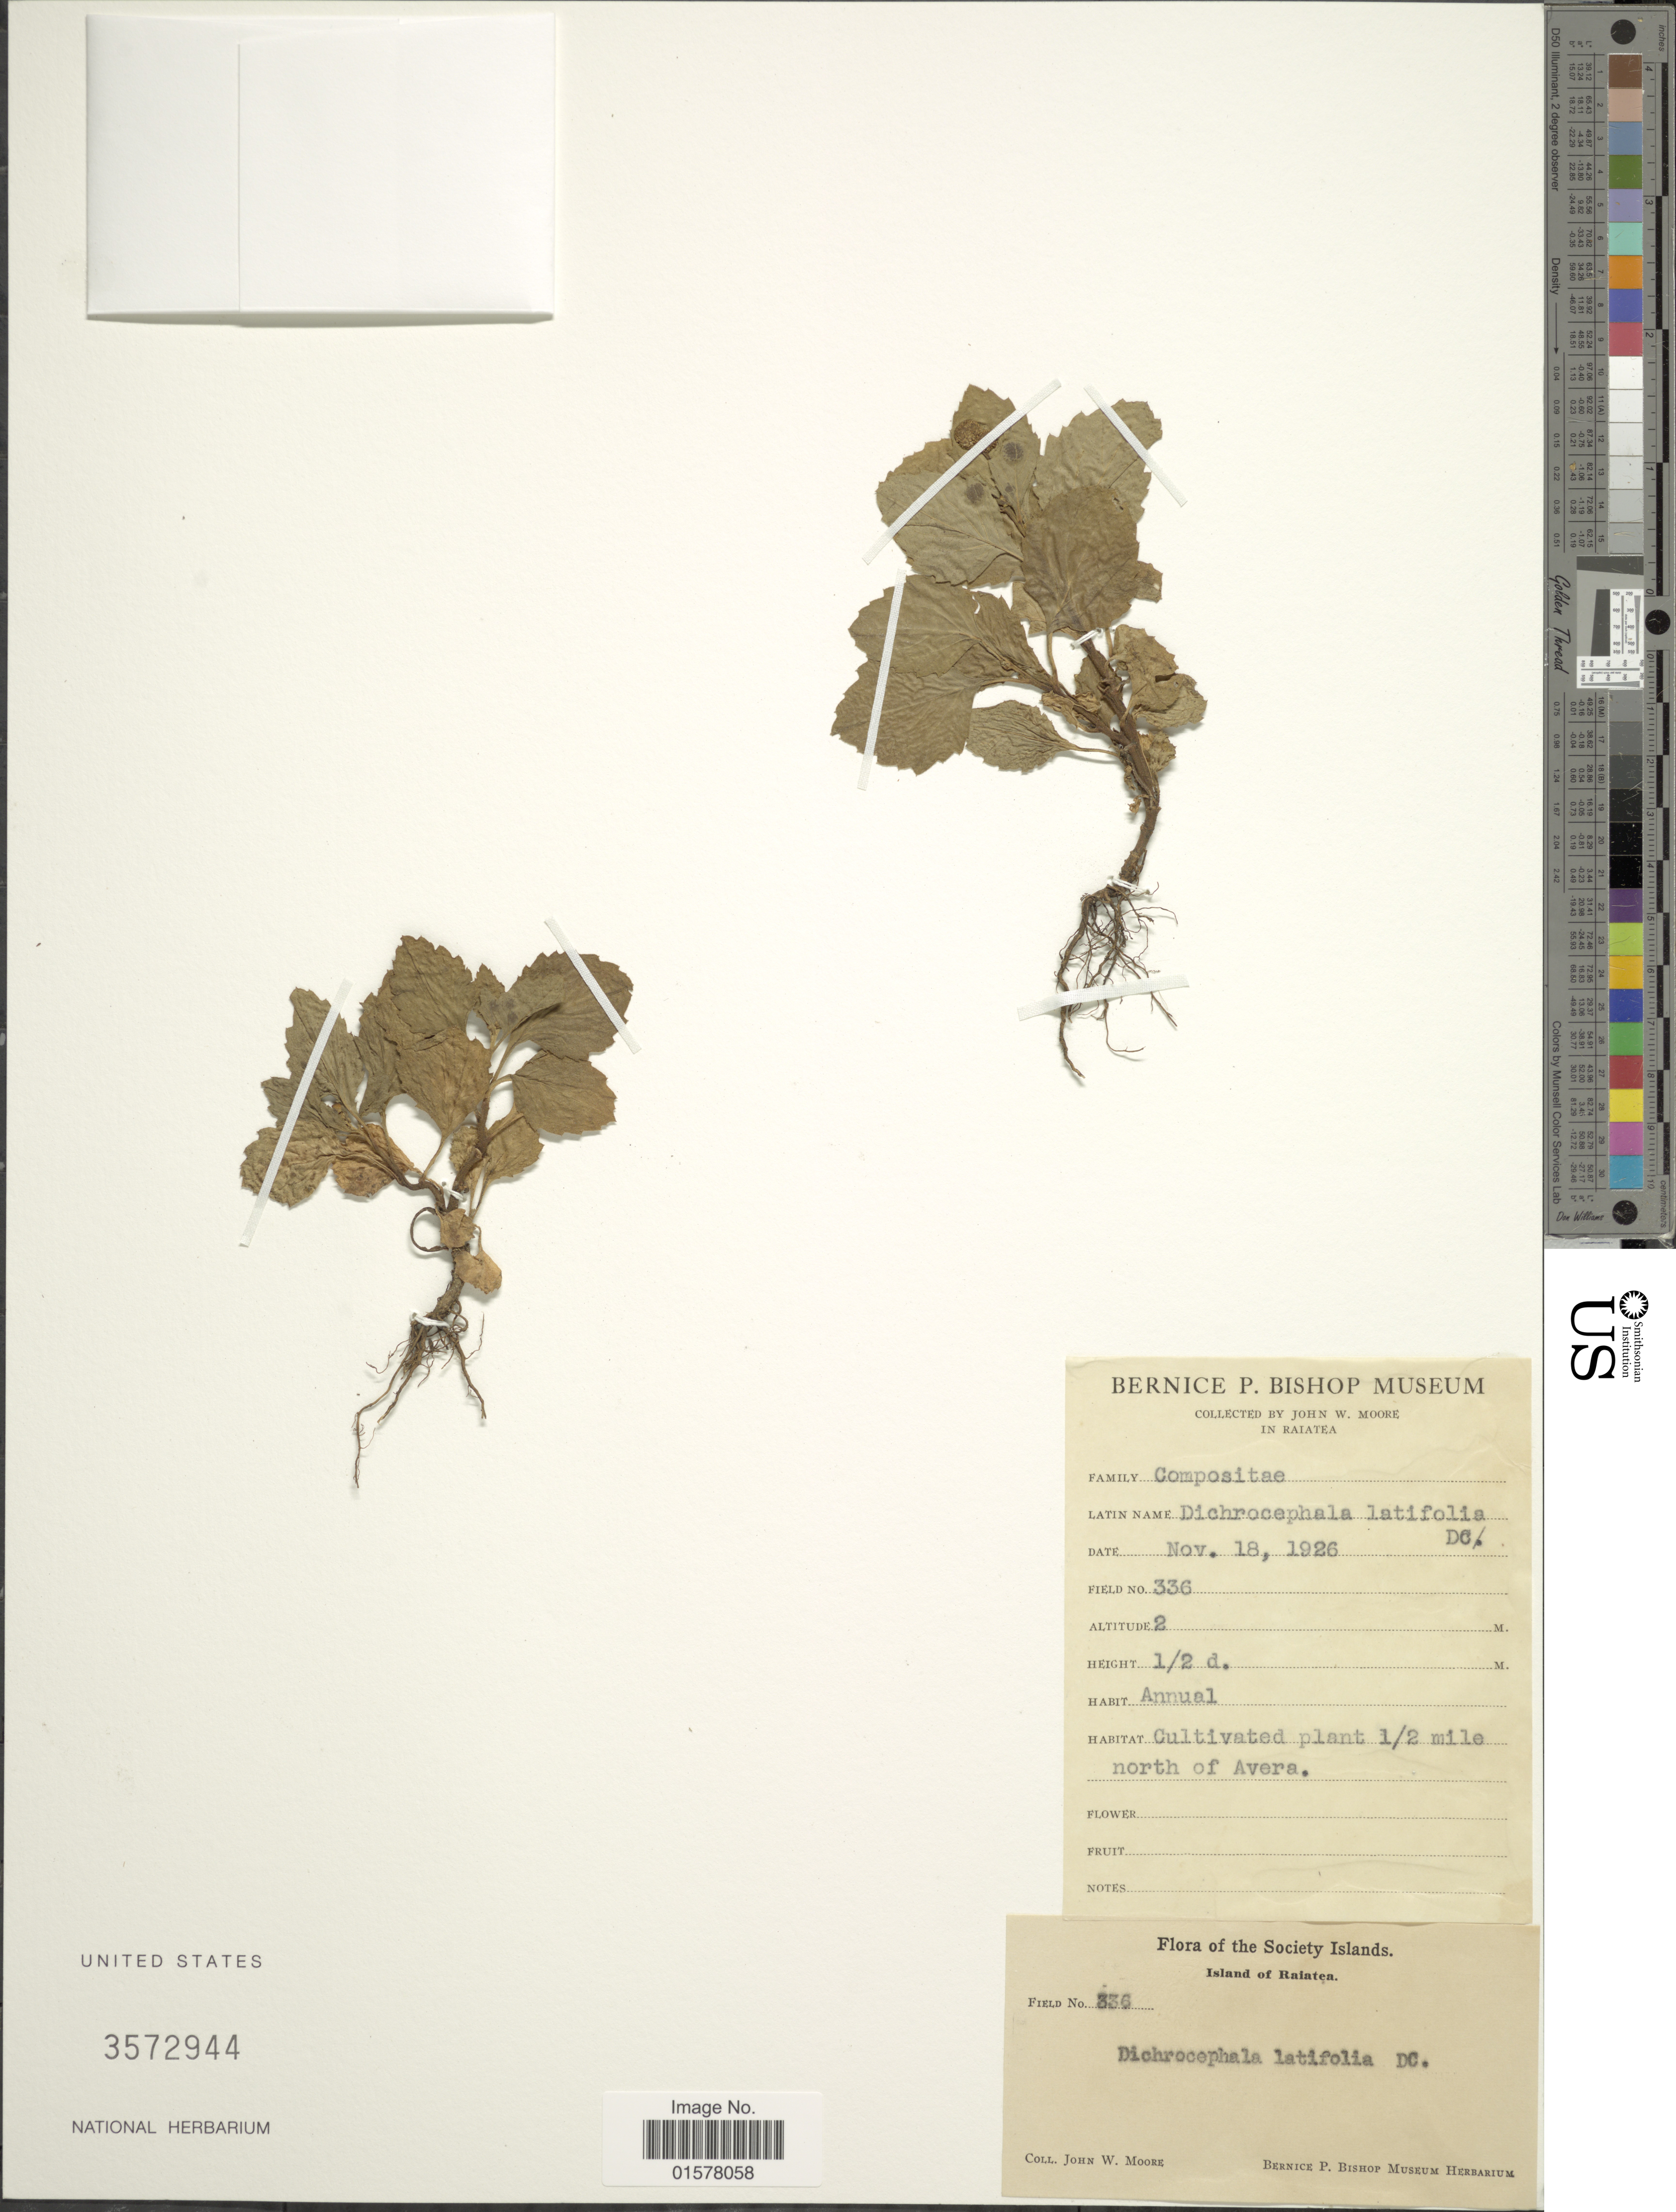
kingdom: Plantae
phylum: Tracheophyta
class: Magnoliopsida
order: Asterales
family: Asteraceae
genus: Dichrocephala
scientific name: Dichrocephala integrifolia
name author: (L. f.) Kuntze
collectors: J. Moore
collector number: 336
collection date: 1926-11-18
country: French Polynesia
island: Raiatea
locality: Society Islands, Island of Raiatea, Cultivated plant ½ mile north of Avera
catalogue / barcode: US 3572944